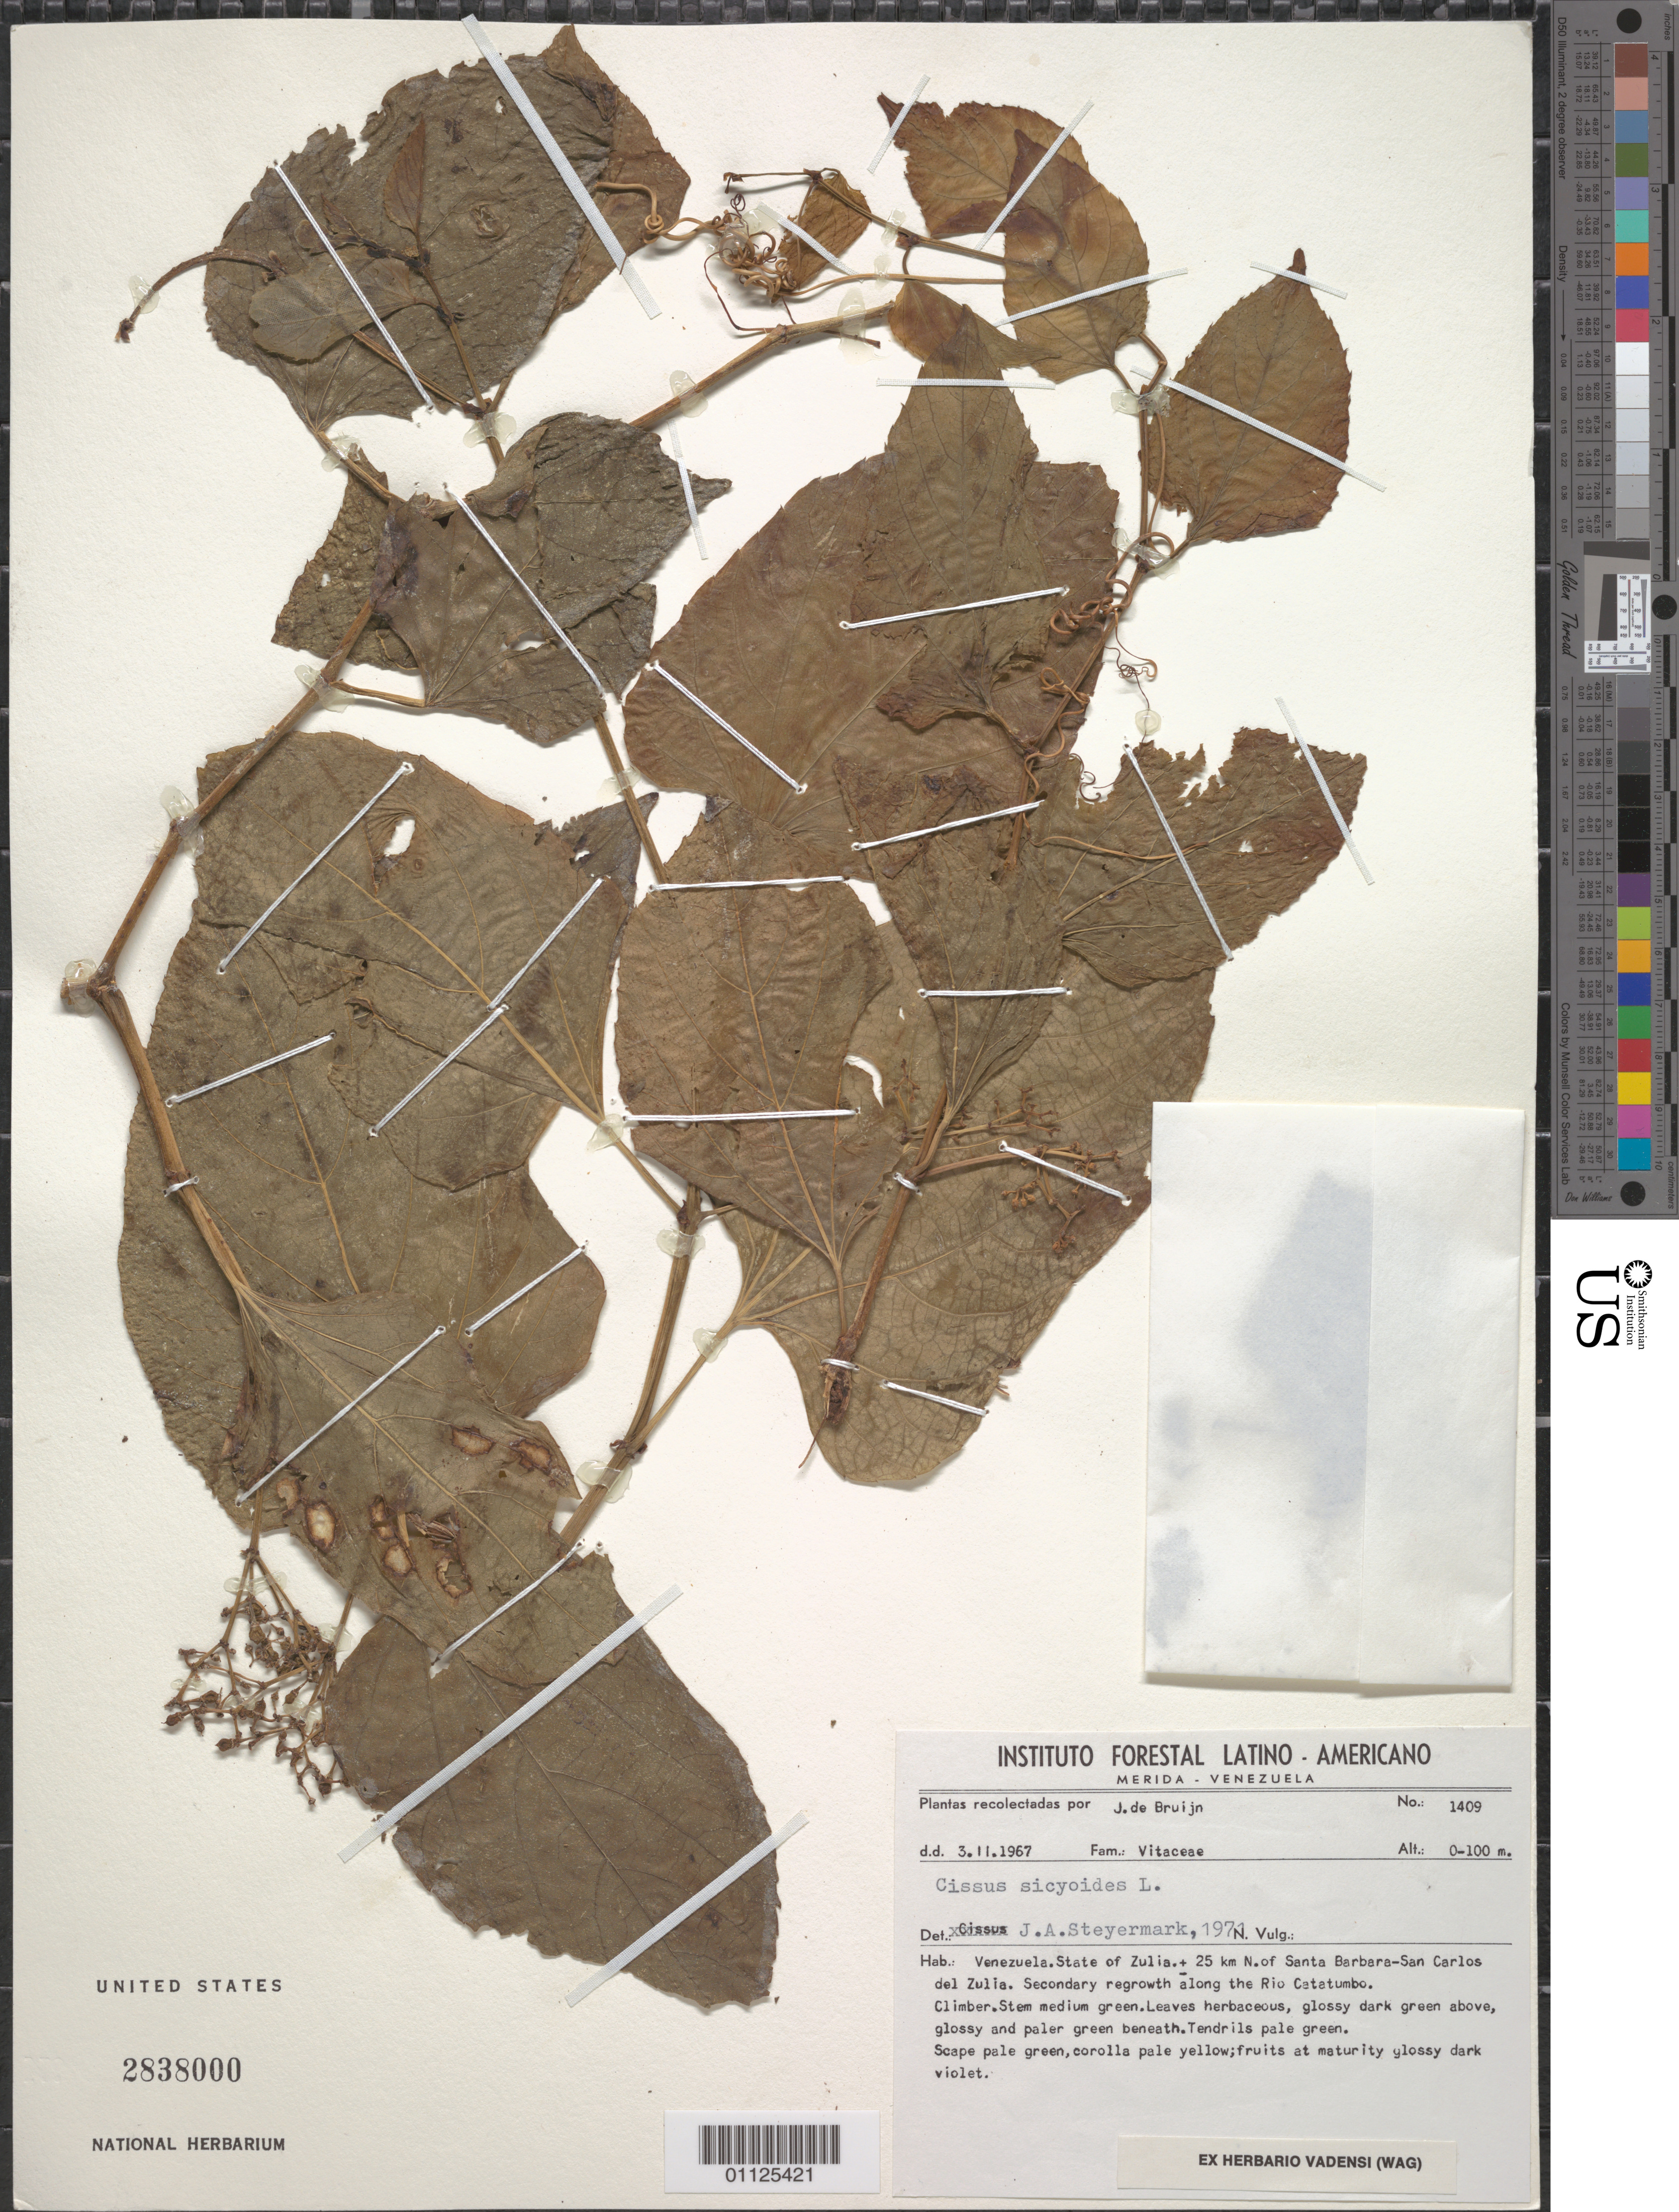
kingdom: Plantae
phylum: Tracheophyta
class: Magnoliopsida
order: Vitales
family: Vitaceae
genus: Cissus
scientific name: Cissus verticillata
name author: (L.) Nicolson & C.E. Jarvis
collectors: J. Bruijn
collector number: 1409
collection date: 1967-11-03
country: Venezuela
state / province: Zulia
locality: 25 km N of Santa Barbara - San Carlos del Zulia. Secondary regrowth along the Rio Catatumbo.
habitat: Climber.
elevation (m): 100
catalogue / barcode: US 2838000